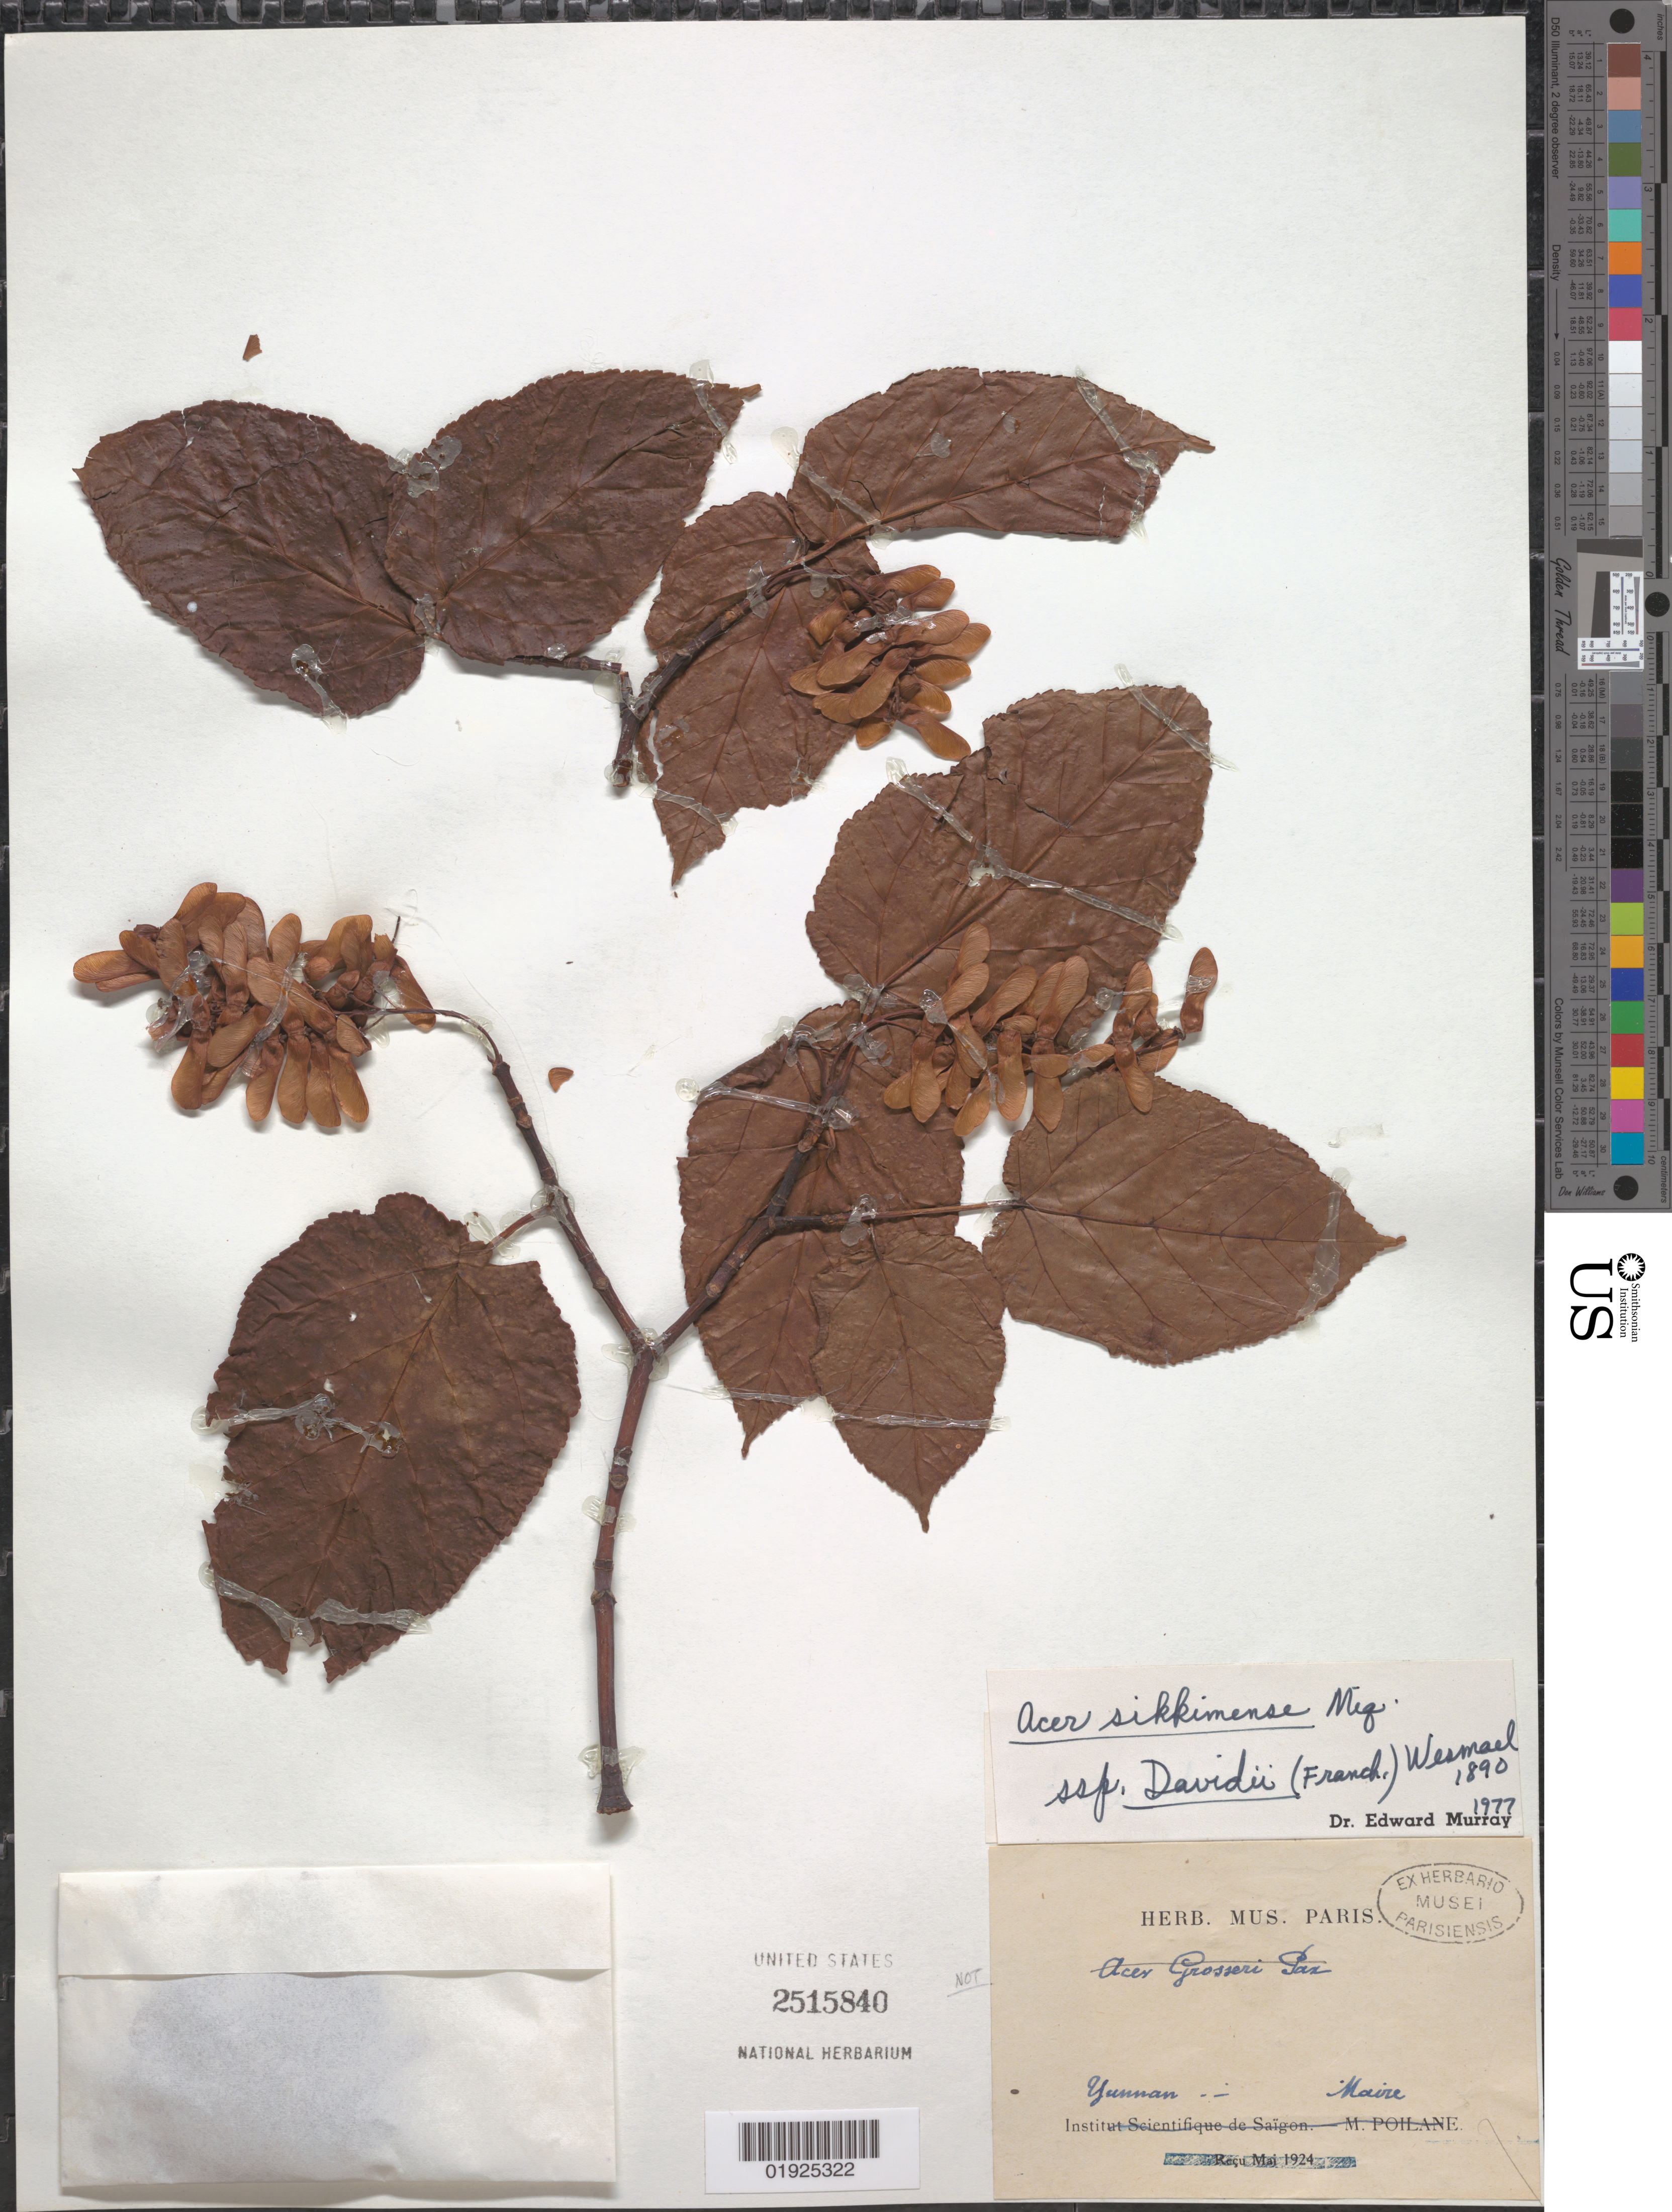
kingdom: Plantae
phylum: Tracheophyta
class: Magnoliopsida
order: Sapindales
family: Sapindaceae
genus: Acer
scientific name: Acer sikkimense subsp. davidii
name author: (Franch.) Wesm.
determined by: Murray, Edward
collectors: R.-P. Maire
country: China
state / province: Yunnan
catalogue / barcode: US 2515840